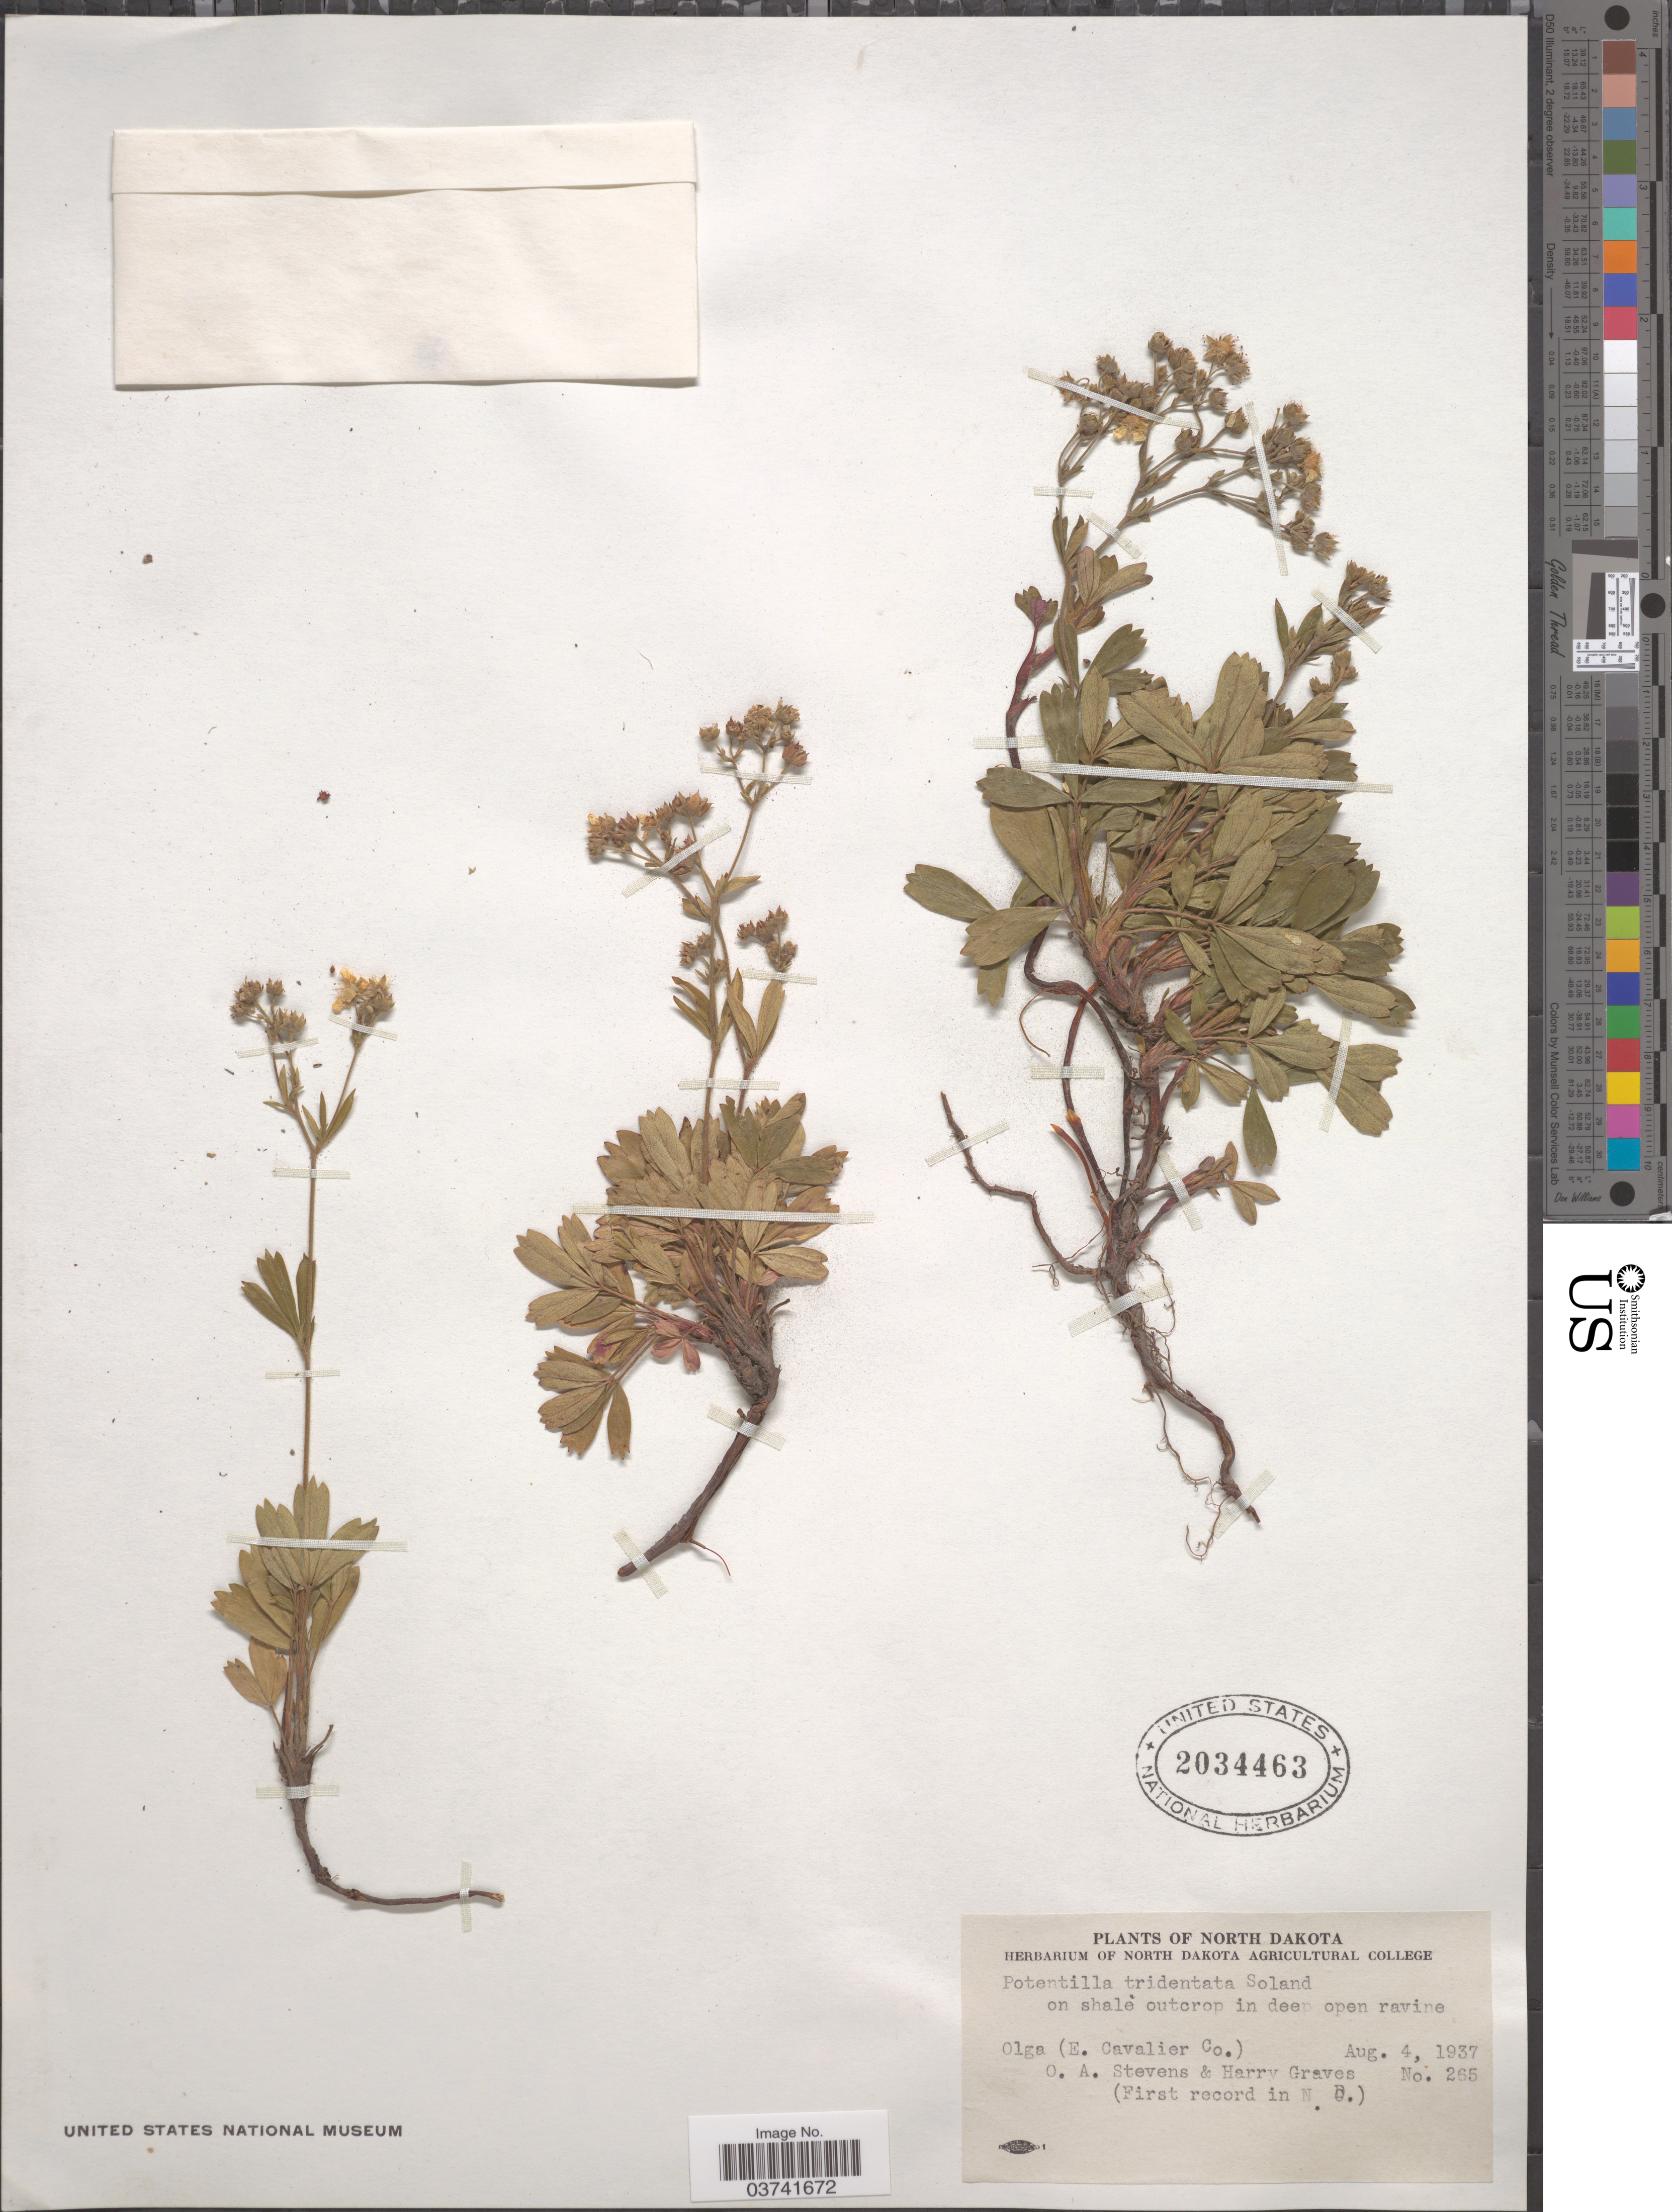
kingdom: Plantae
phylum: Tracheophyta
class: Magnoliopsida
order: Rosales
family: Rosaceae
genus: Potentilla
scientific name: Potentilla tridentata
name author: Aiton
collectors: O. A. Stevens & H. Graves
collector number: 265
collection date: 1937-08-04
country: United States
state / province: North Dakota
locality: Olga (E. Cavalier Co.).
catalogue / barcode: US 2034463